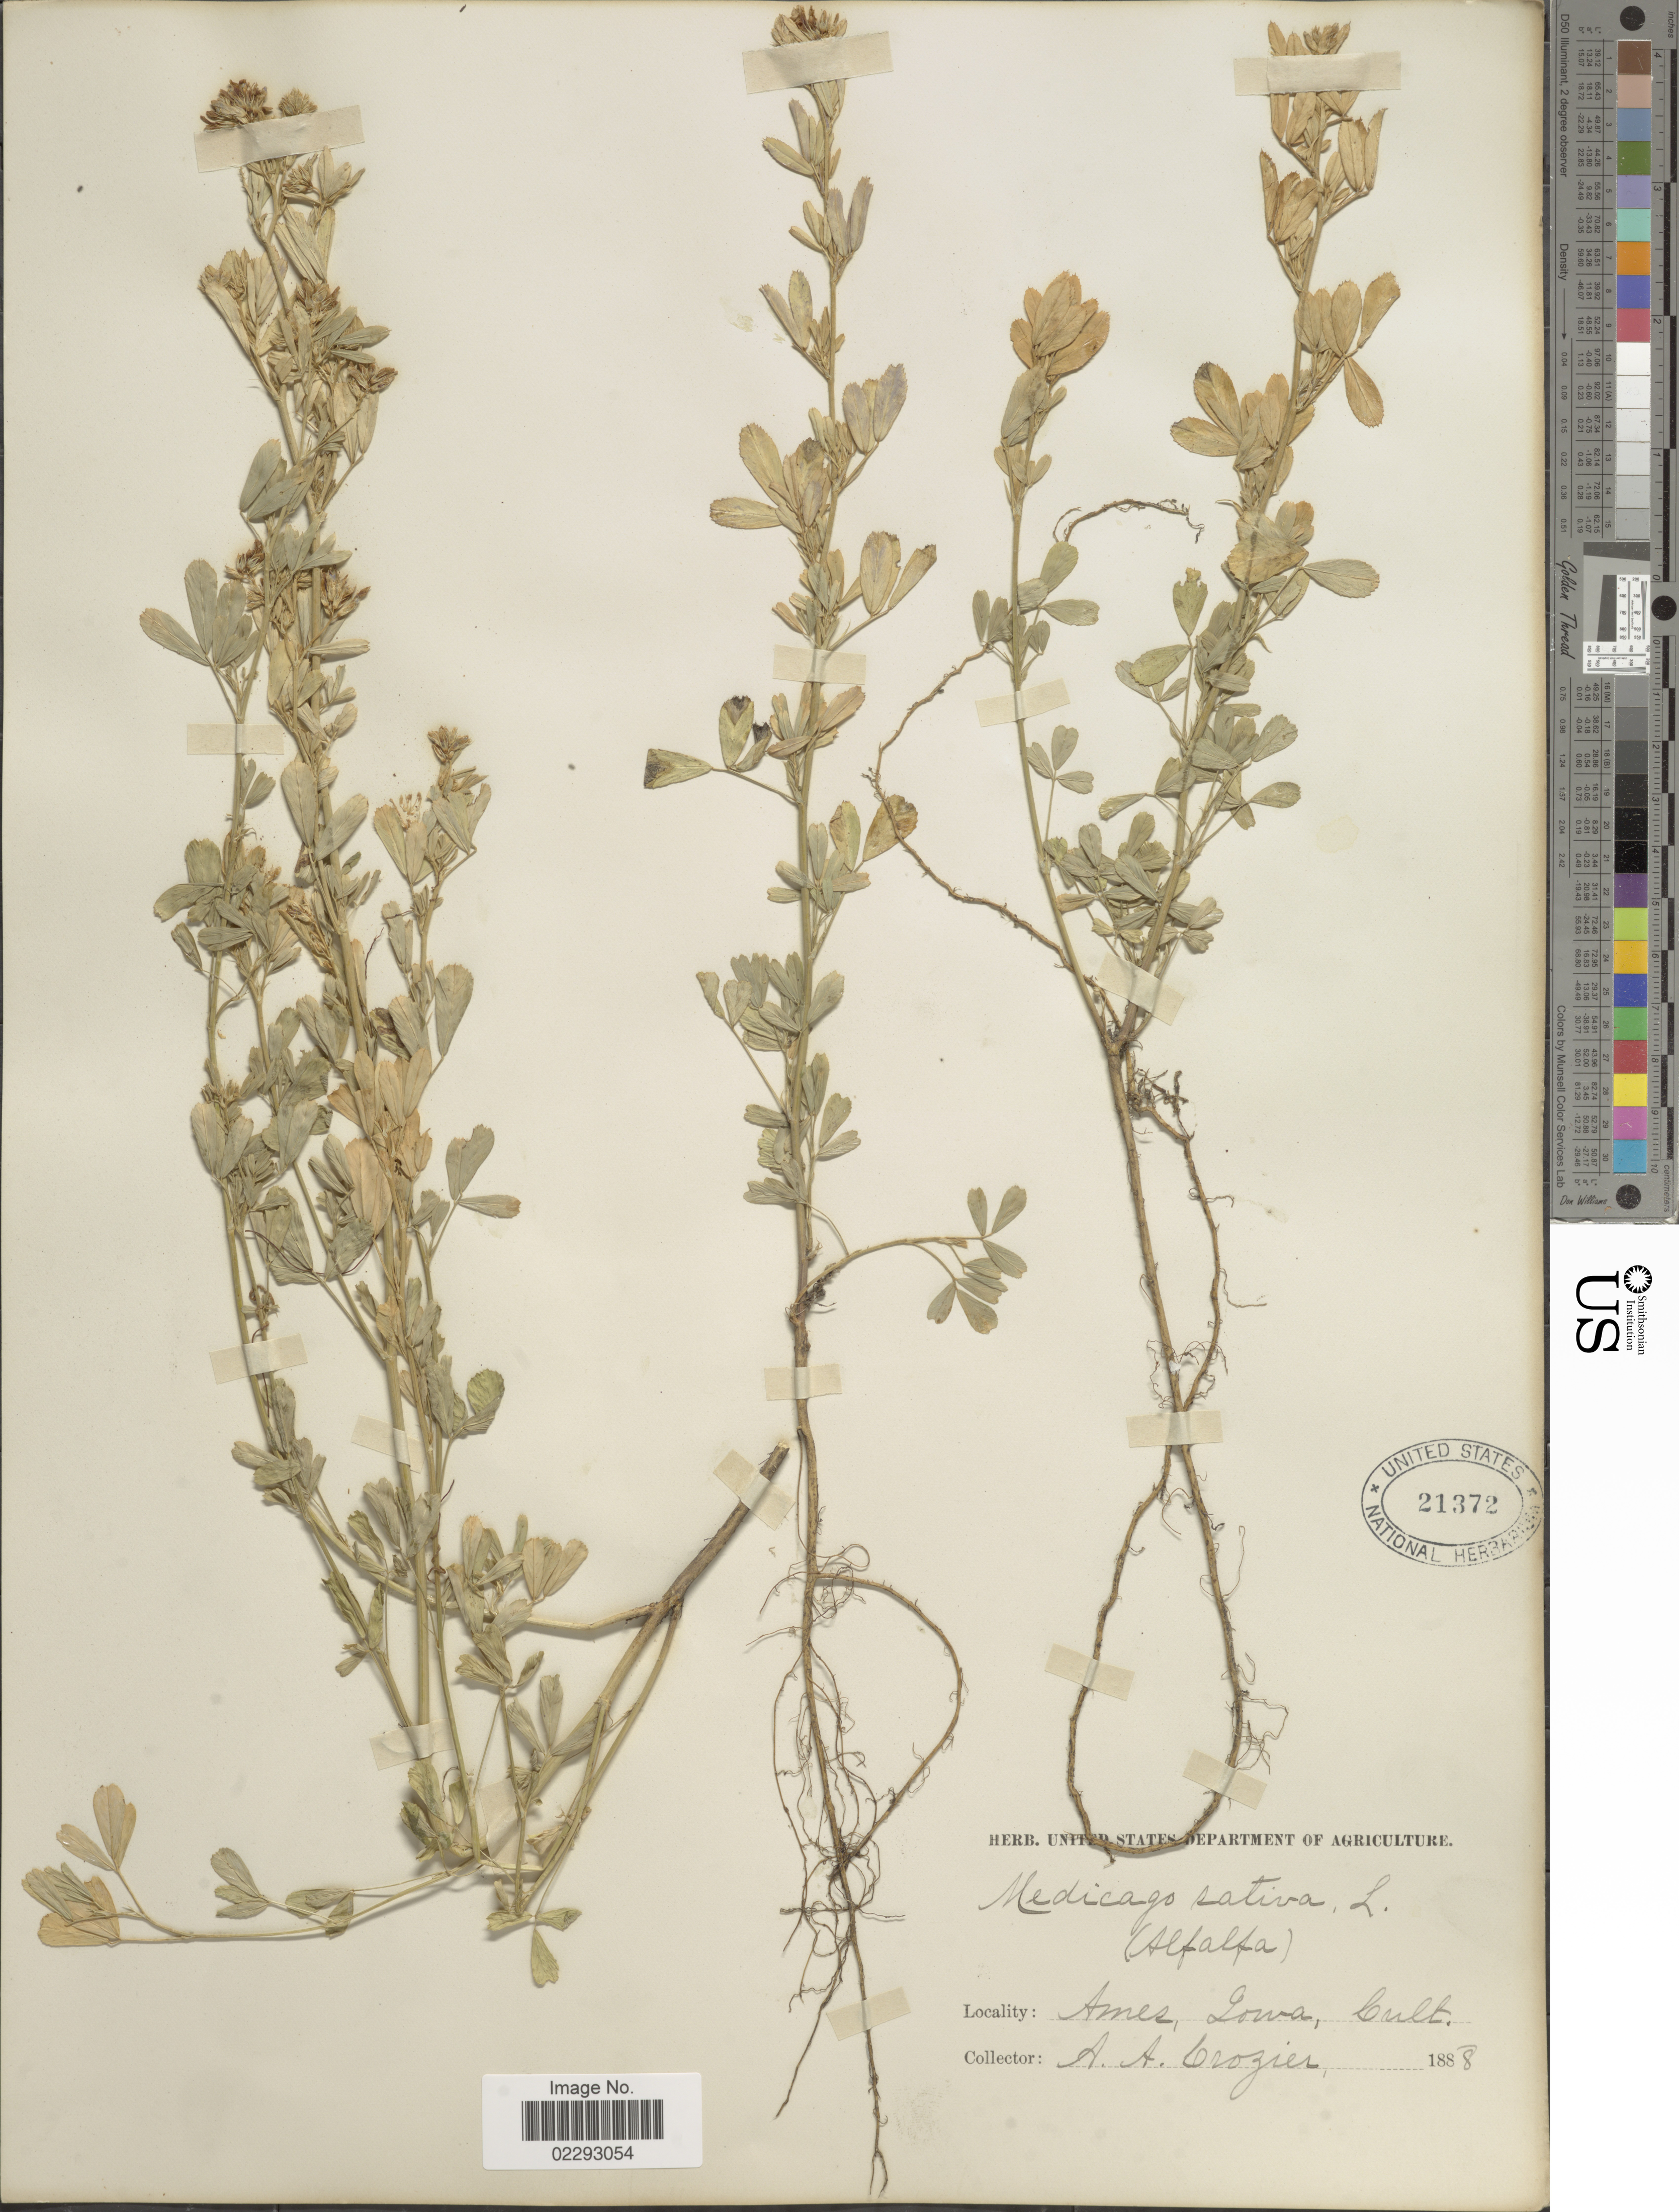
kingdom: Plantae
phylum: Tracheophyta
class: Magnoliopsida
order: Fabales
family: Fabaceae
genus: Medicago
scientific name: Medicago sativa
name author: L.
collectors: A. Crozier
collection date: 1888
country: United States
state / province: Iowa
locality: Ames, Iowa, Cult.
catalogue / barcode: US 21372